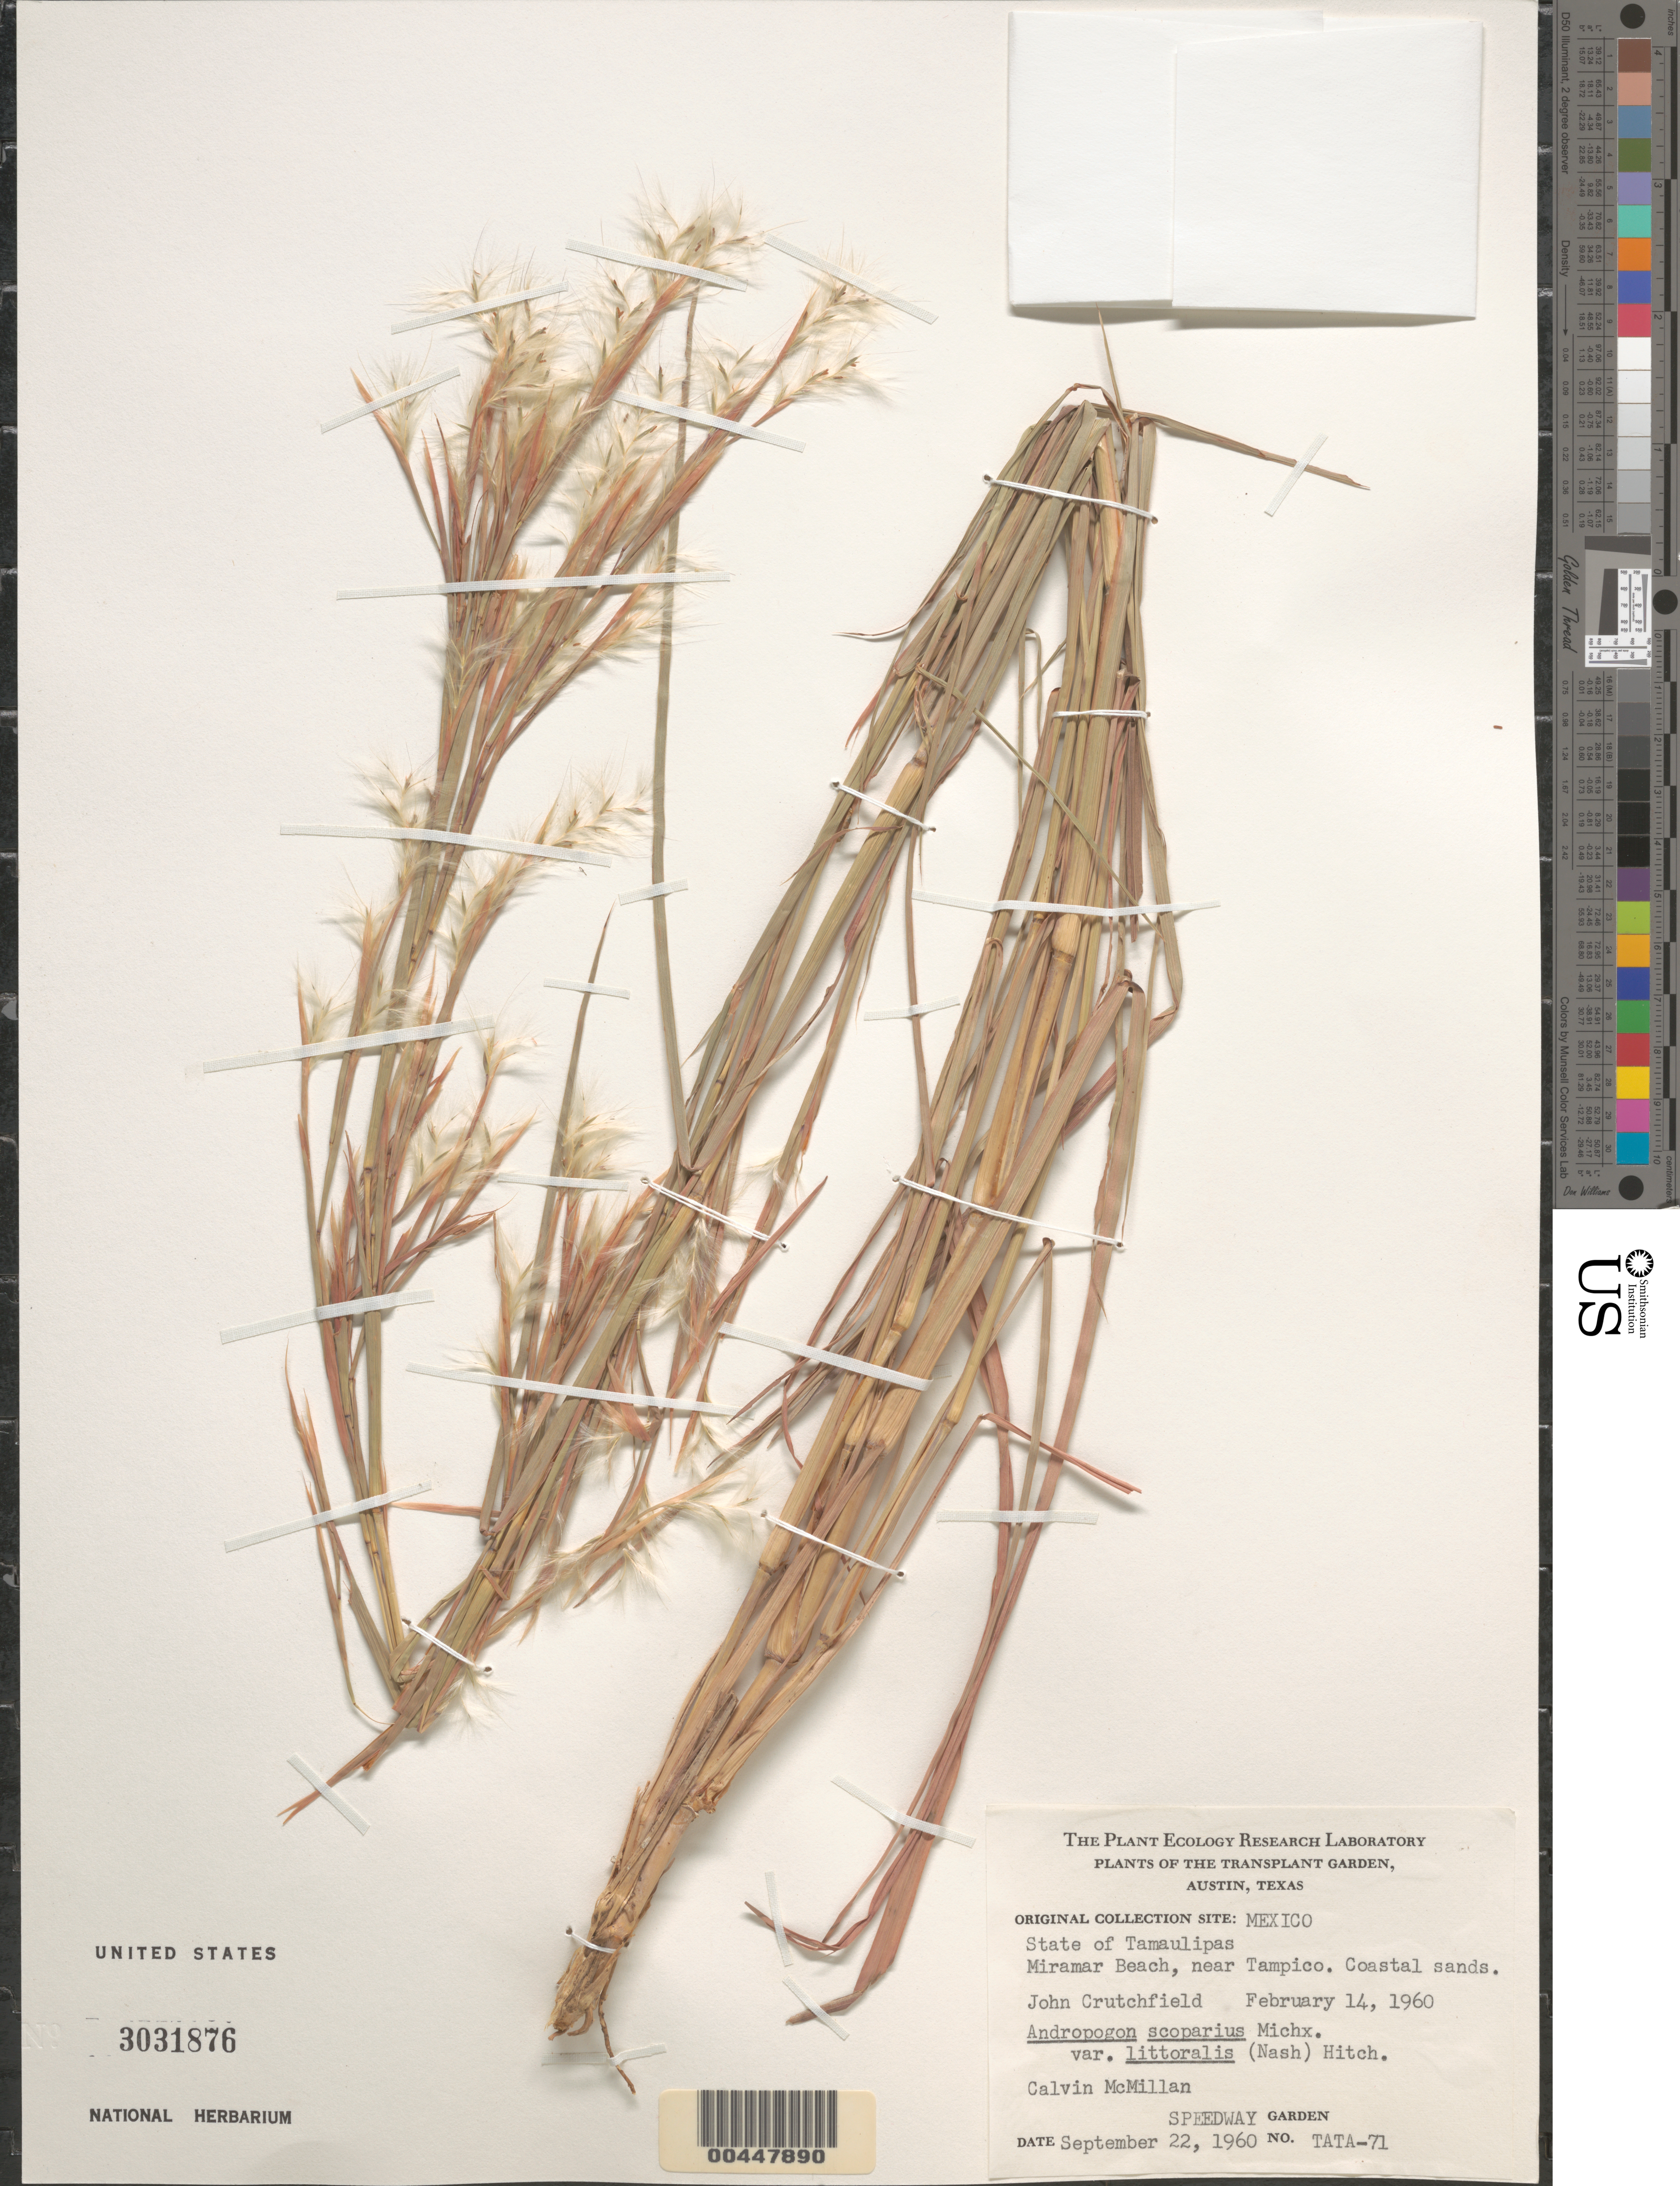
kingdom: Plantae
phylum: Tracheophyta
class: Liliopsida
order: Poales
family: Poaceae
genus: Andropogon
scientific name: Andropogon scoparius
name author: Michx.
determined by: McMillan, C.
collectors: J. Crutchfield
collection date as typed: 14 Feb 1960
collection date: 1960-02-14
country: Mexico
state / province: Tamaulipas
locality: Miramar Beach, near Tampico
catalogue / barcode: US 3031876